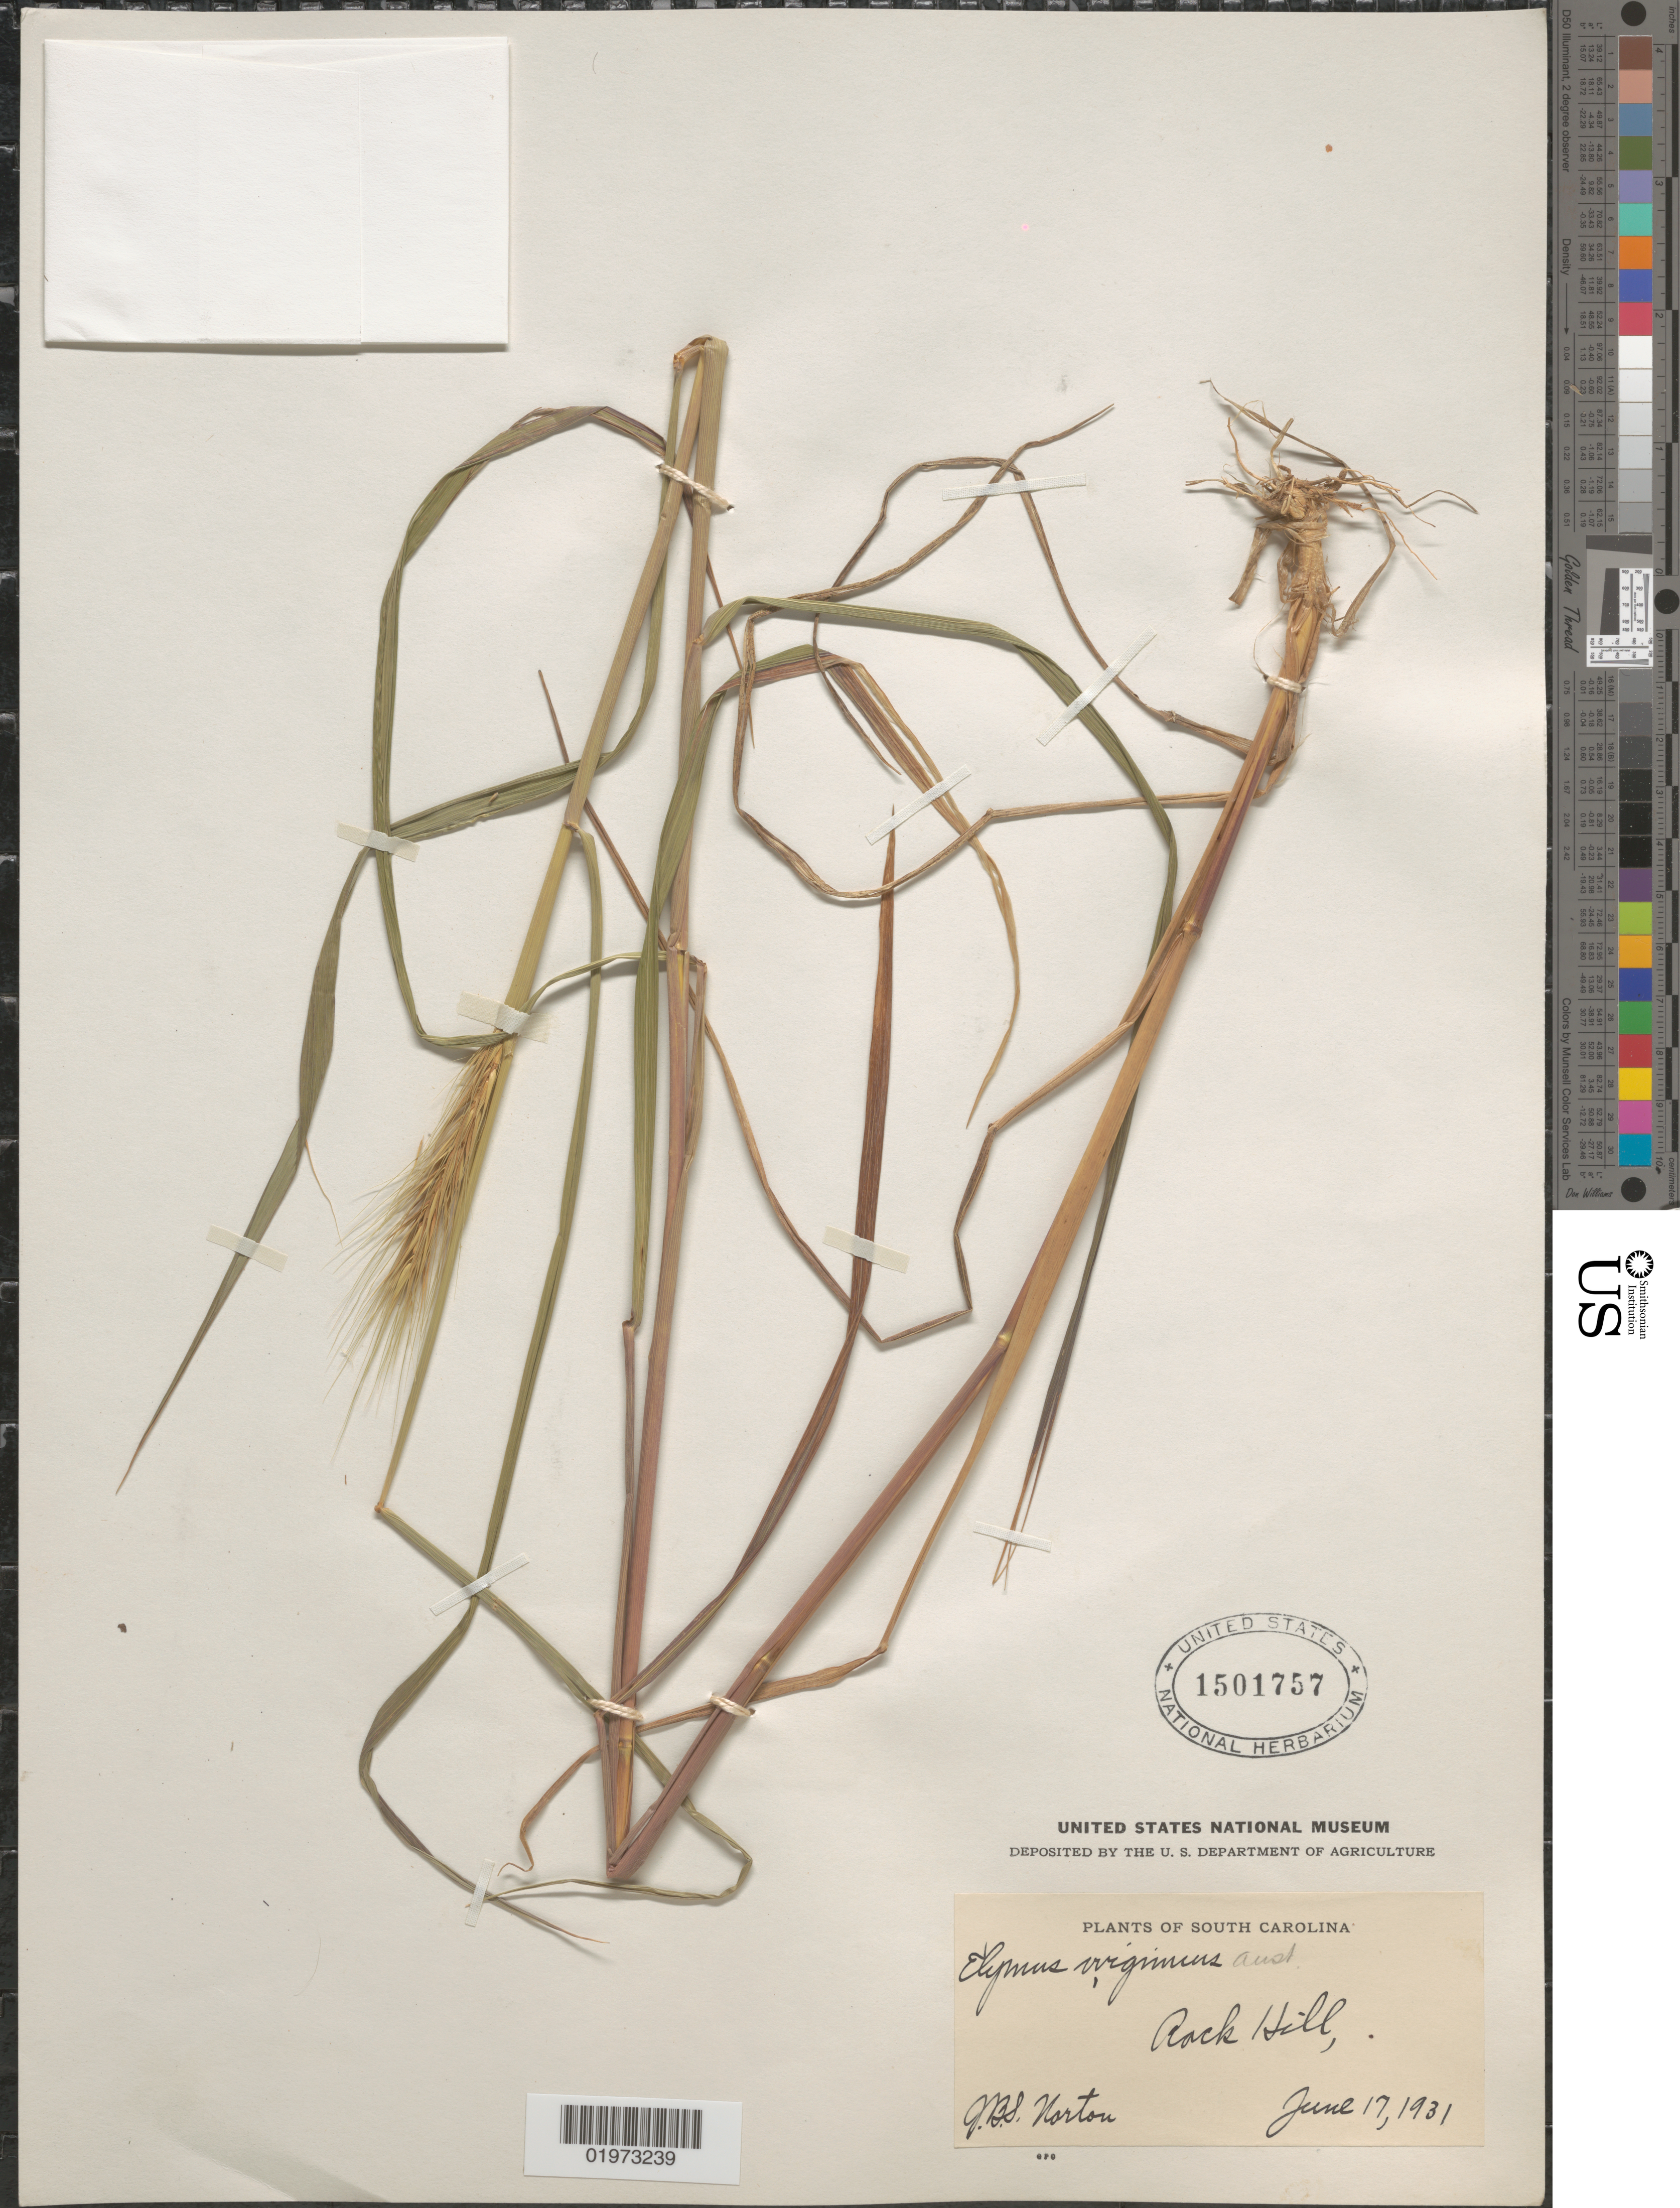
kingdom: Plantae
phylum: Tracheophyta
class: Liliopsida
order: Poales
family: Poaceae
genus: Elymus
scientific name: Elymus virginicus var. virginicus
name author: L.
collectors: J. B. S. Norton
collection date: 1931-06-17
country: United States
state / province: South Carolina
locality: Rock Hill.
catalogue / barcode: US 1501757